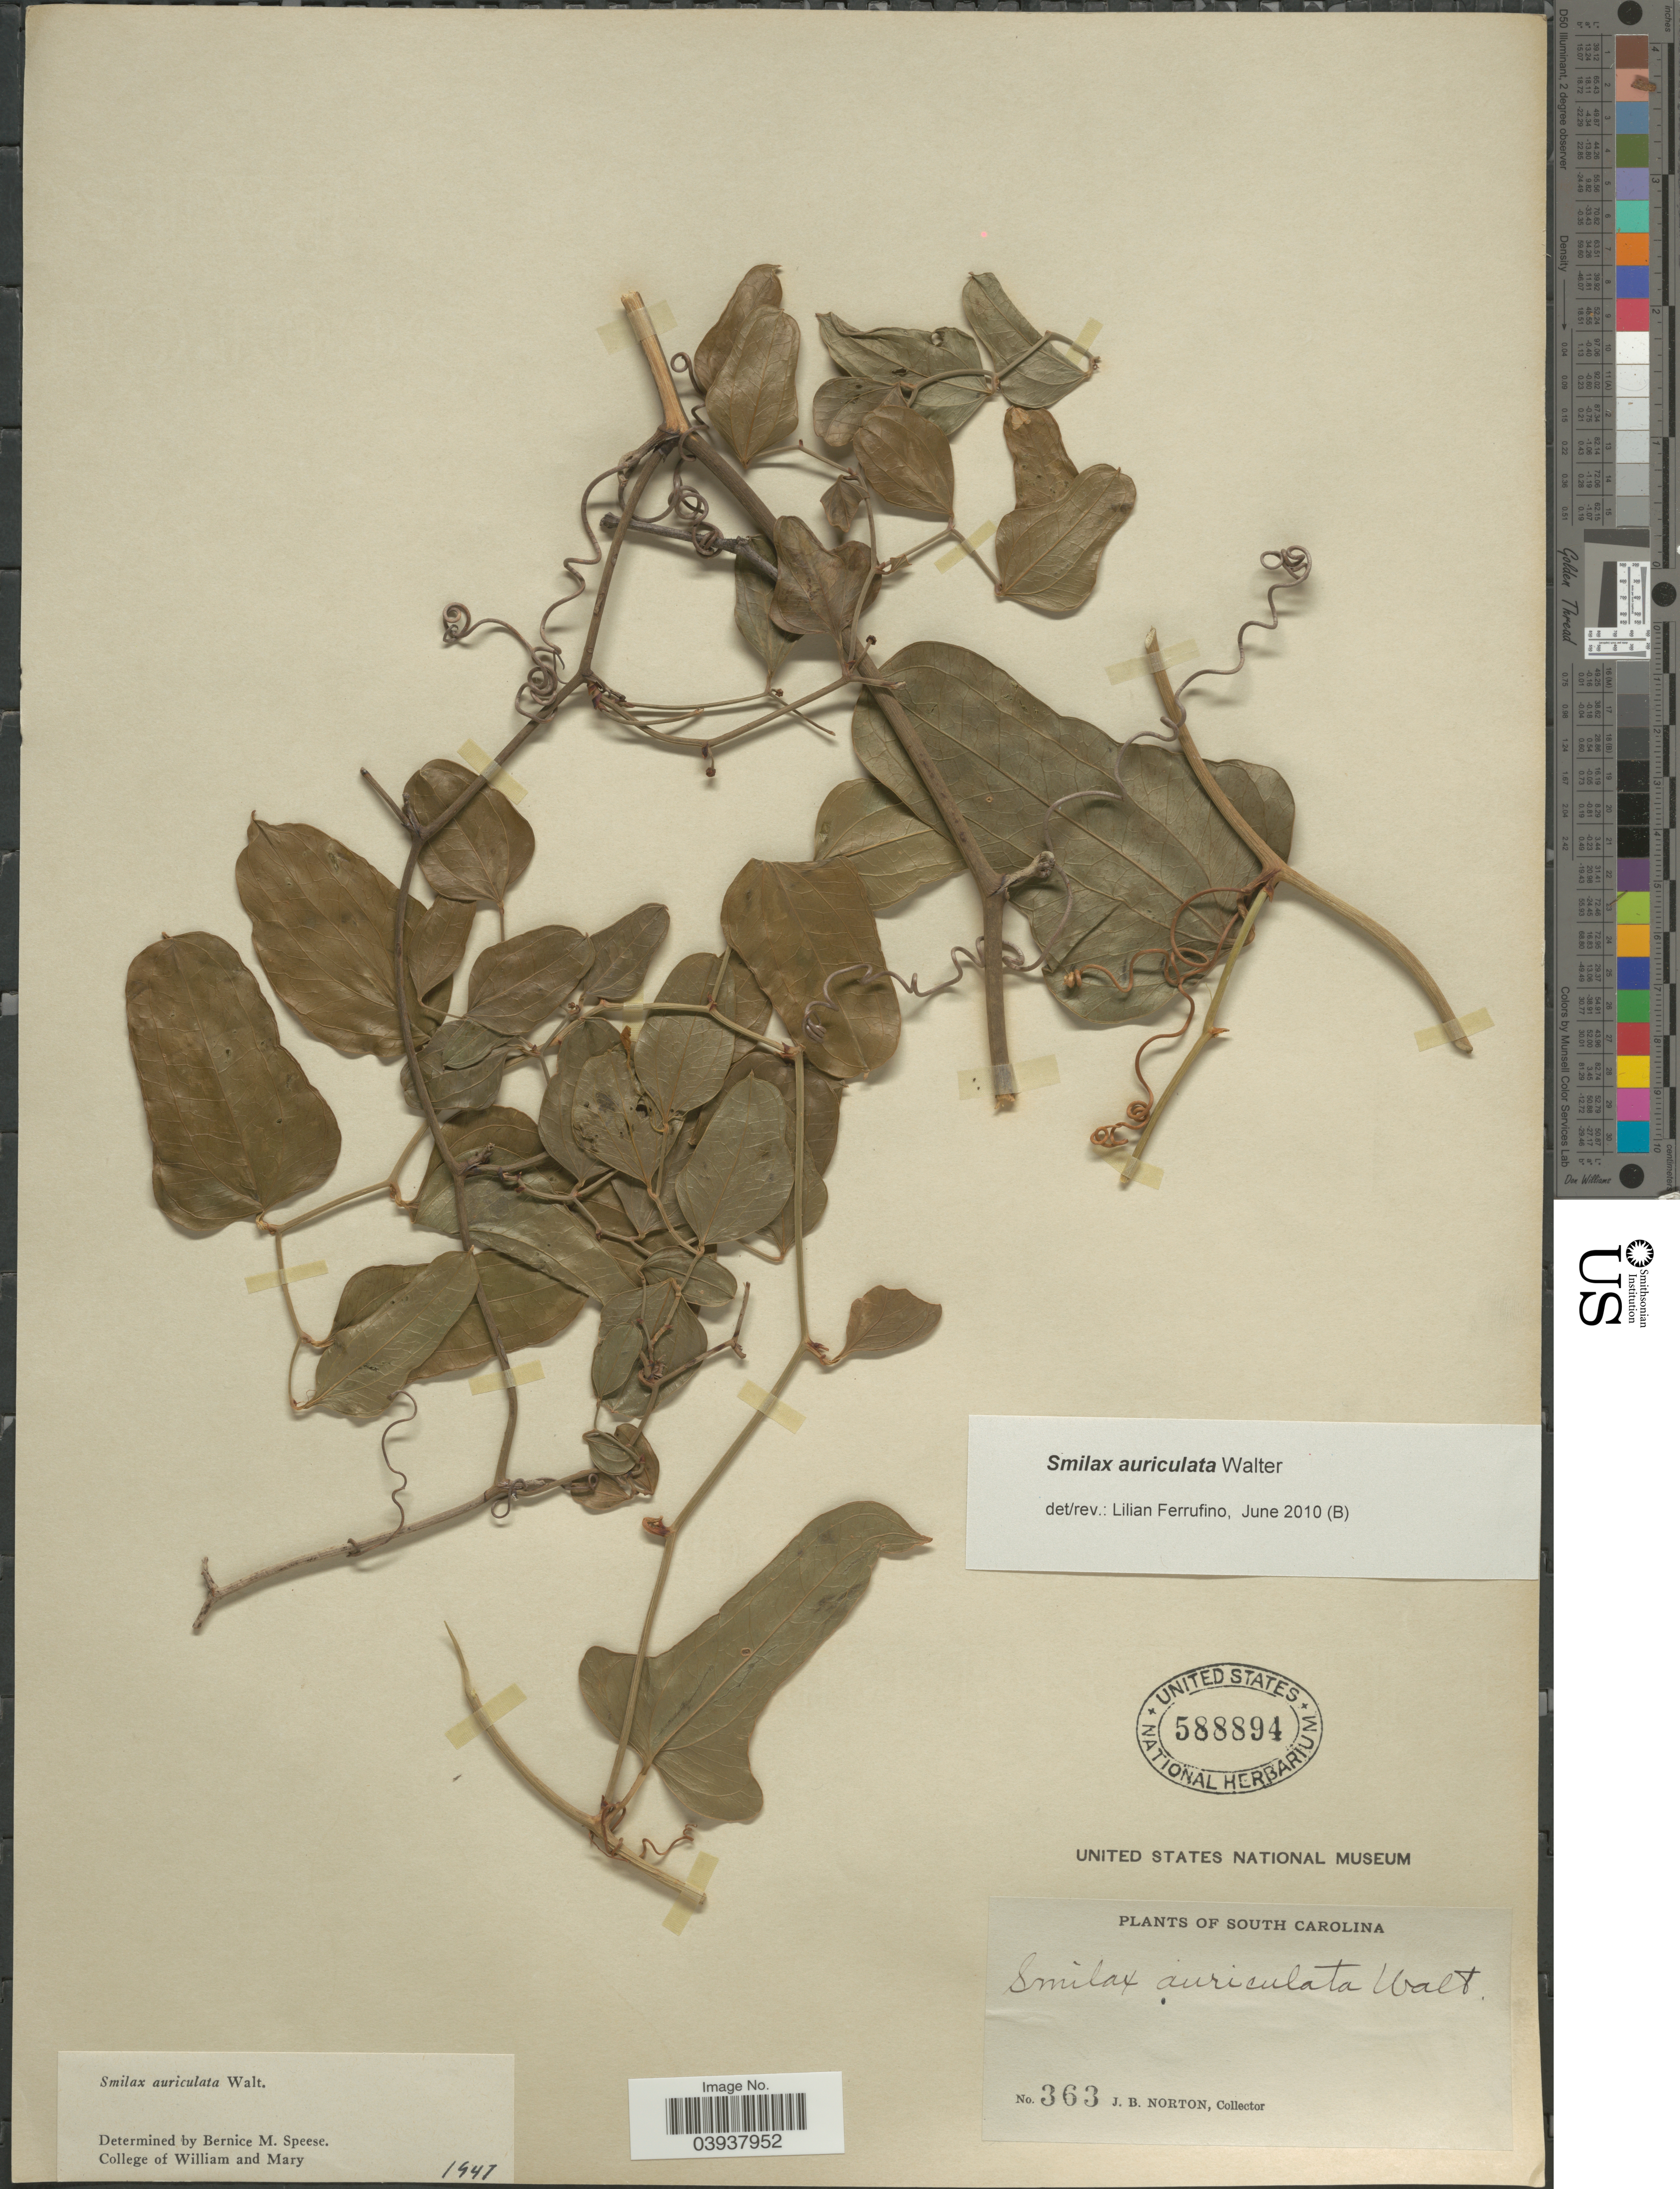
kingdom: Plantae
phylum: Tracheophyta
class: Liliopsida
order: Liliales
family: Smilacaceae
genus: Smilax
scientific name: Smilax auriculata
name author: Walter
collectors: J. B. Norton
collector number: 363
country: United States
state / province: South Carolina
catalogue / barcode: US 588894